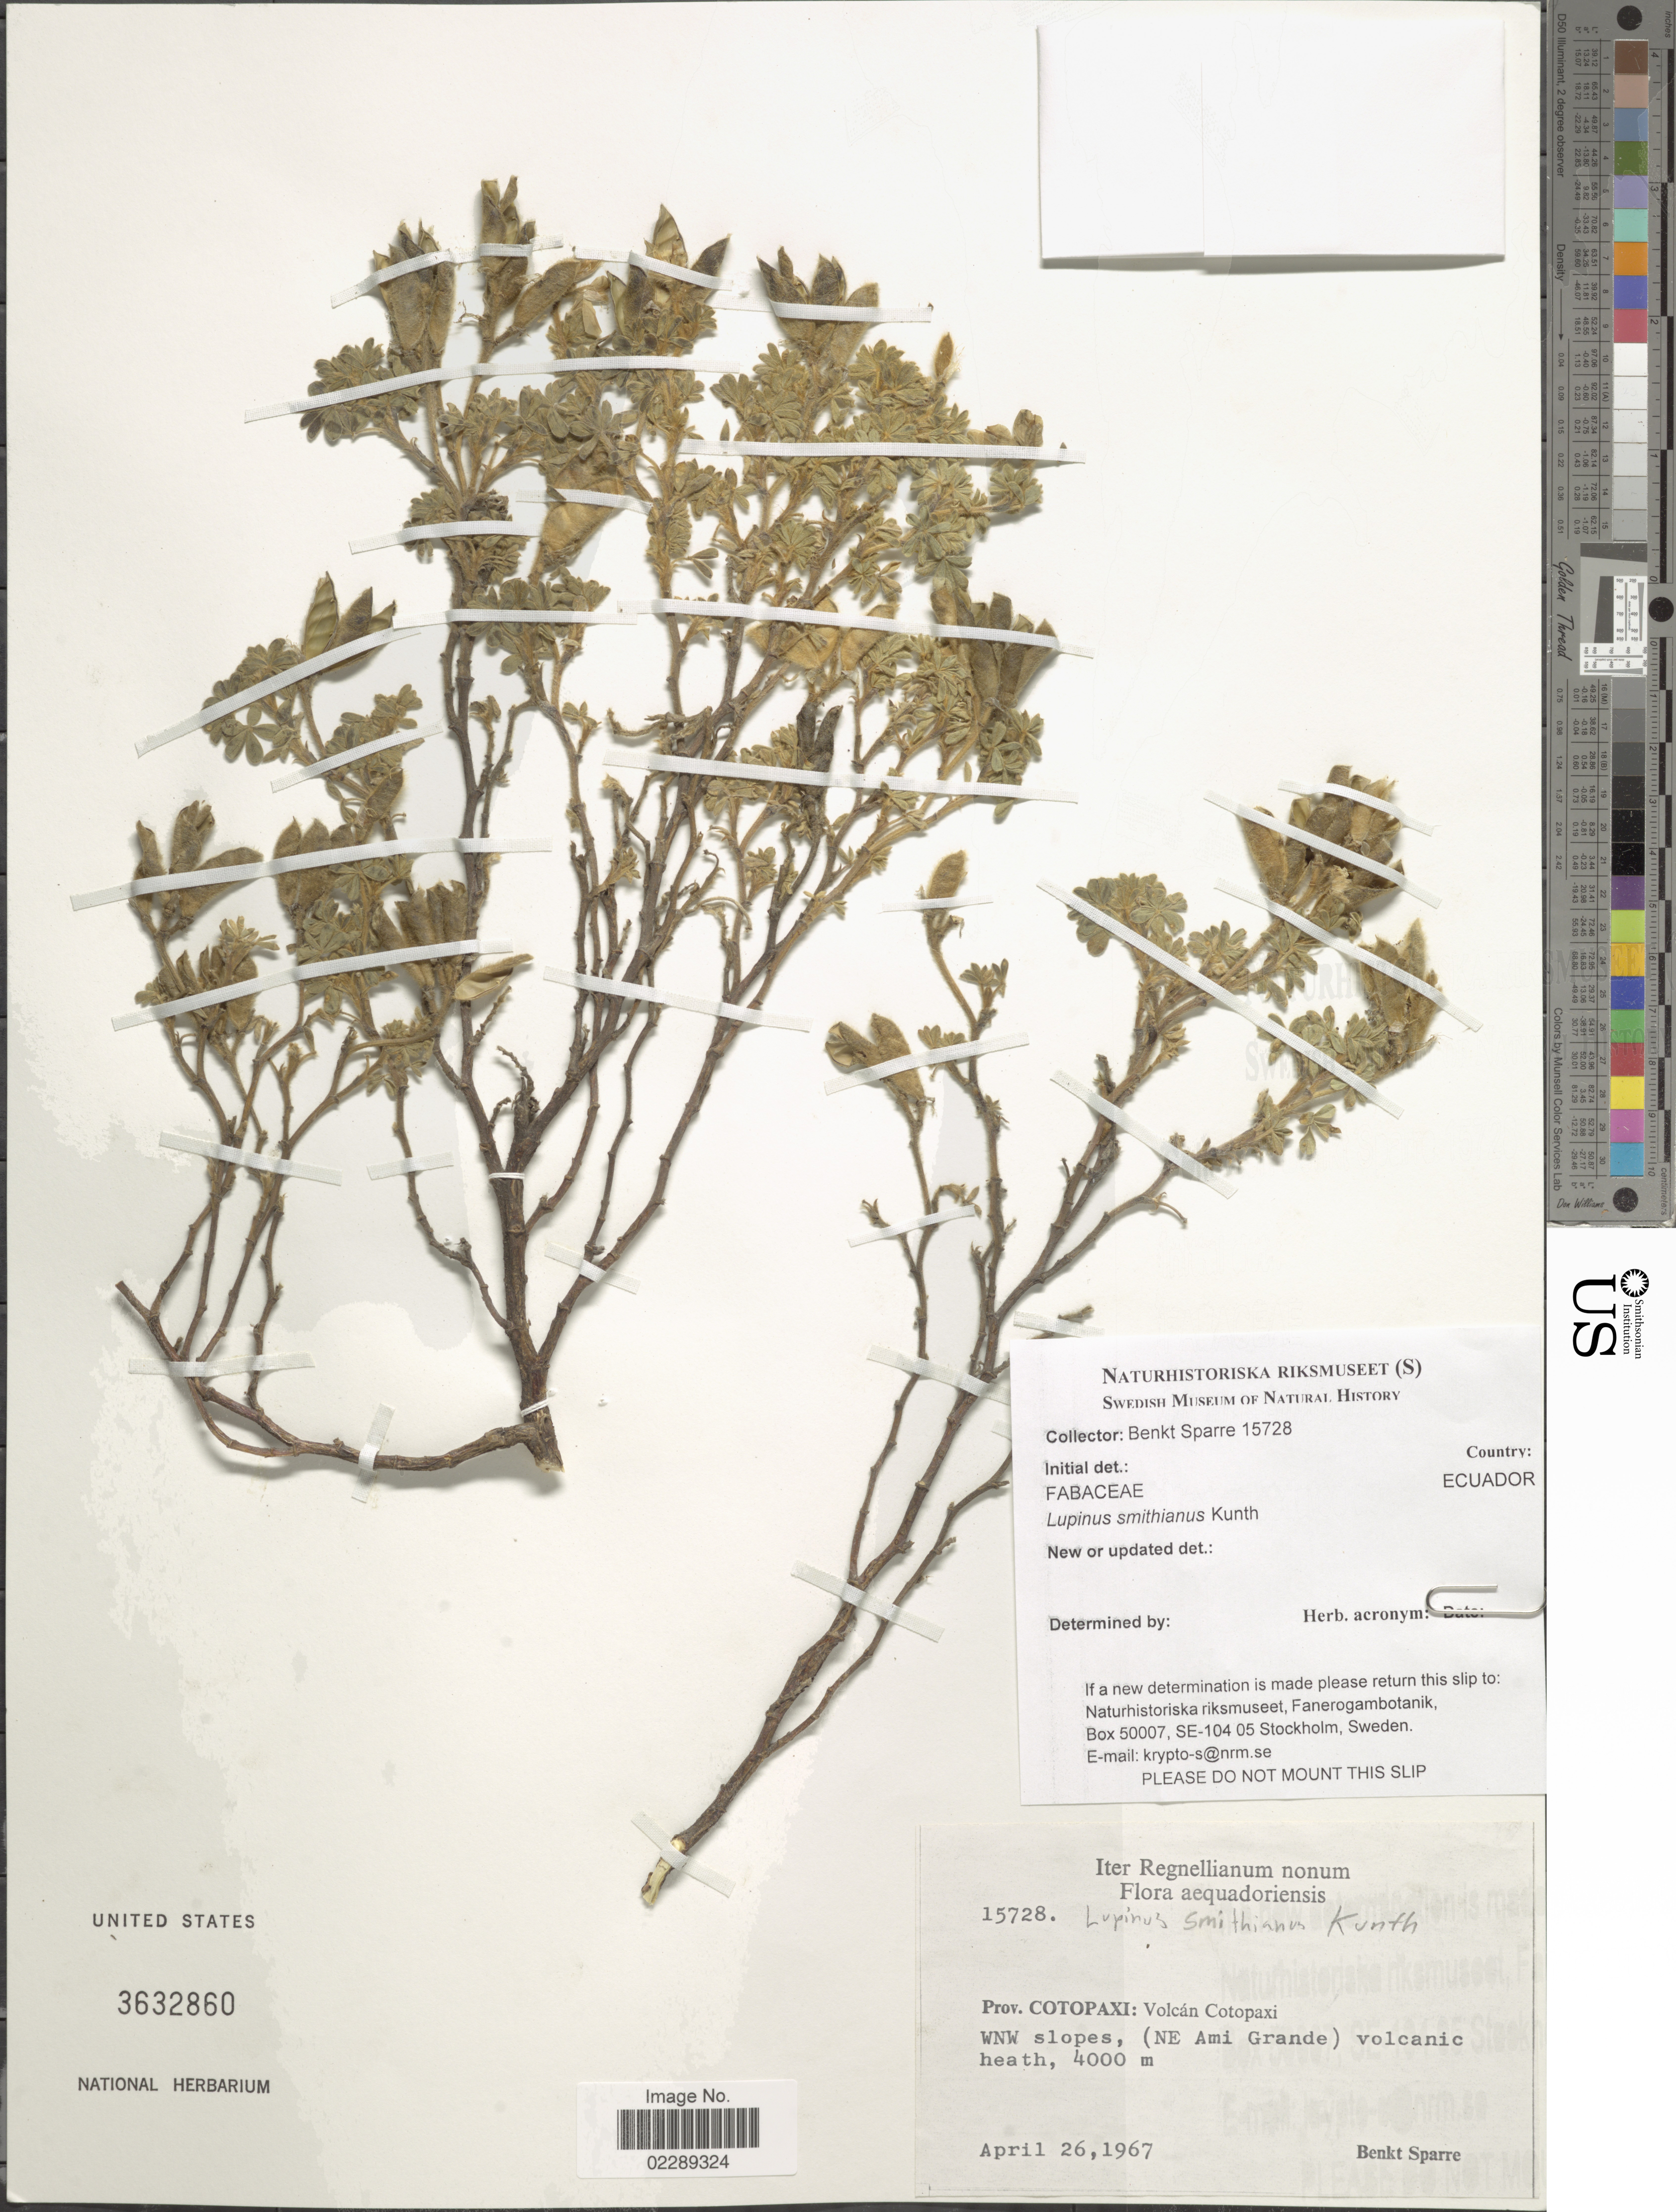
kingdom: Plantae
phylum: Tracheophyta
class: Magnoliopsida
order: Fabales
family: Fabaceae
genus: Lupinus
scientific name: Lupinus smithianus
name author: Kunth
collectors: B. Sparre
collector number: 15728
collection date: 1967-04-26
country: Ecuador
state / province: Cotopaxi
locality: Prov. Cotopaxi: Volcán Cotopaxi. WNW slopes, (NE Ami Grande) volcanic heath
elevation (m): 4000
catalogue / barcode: US 3632860